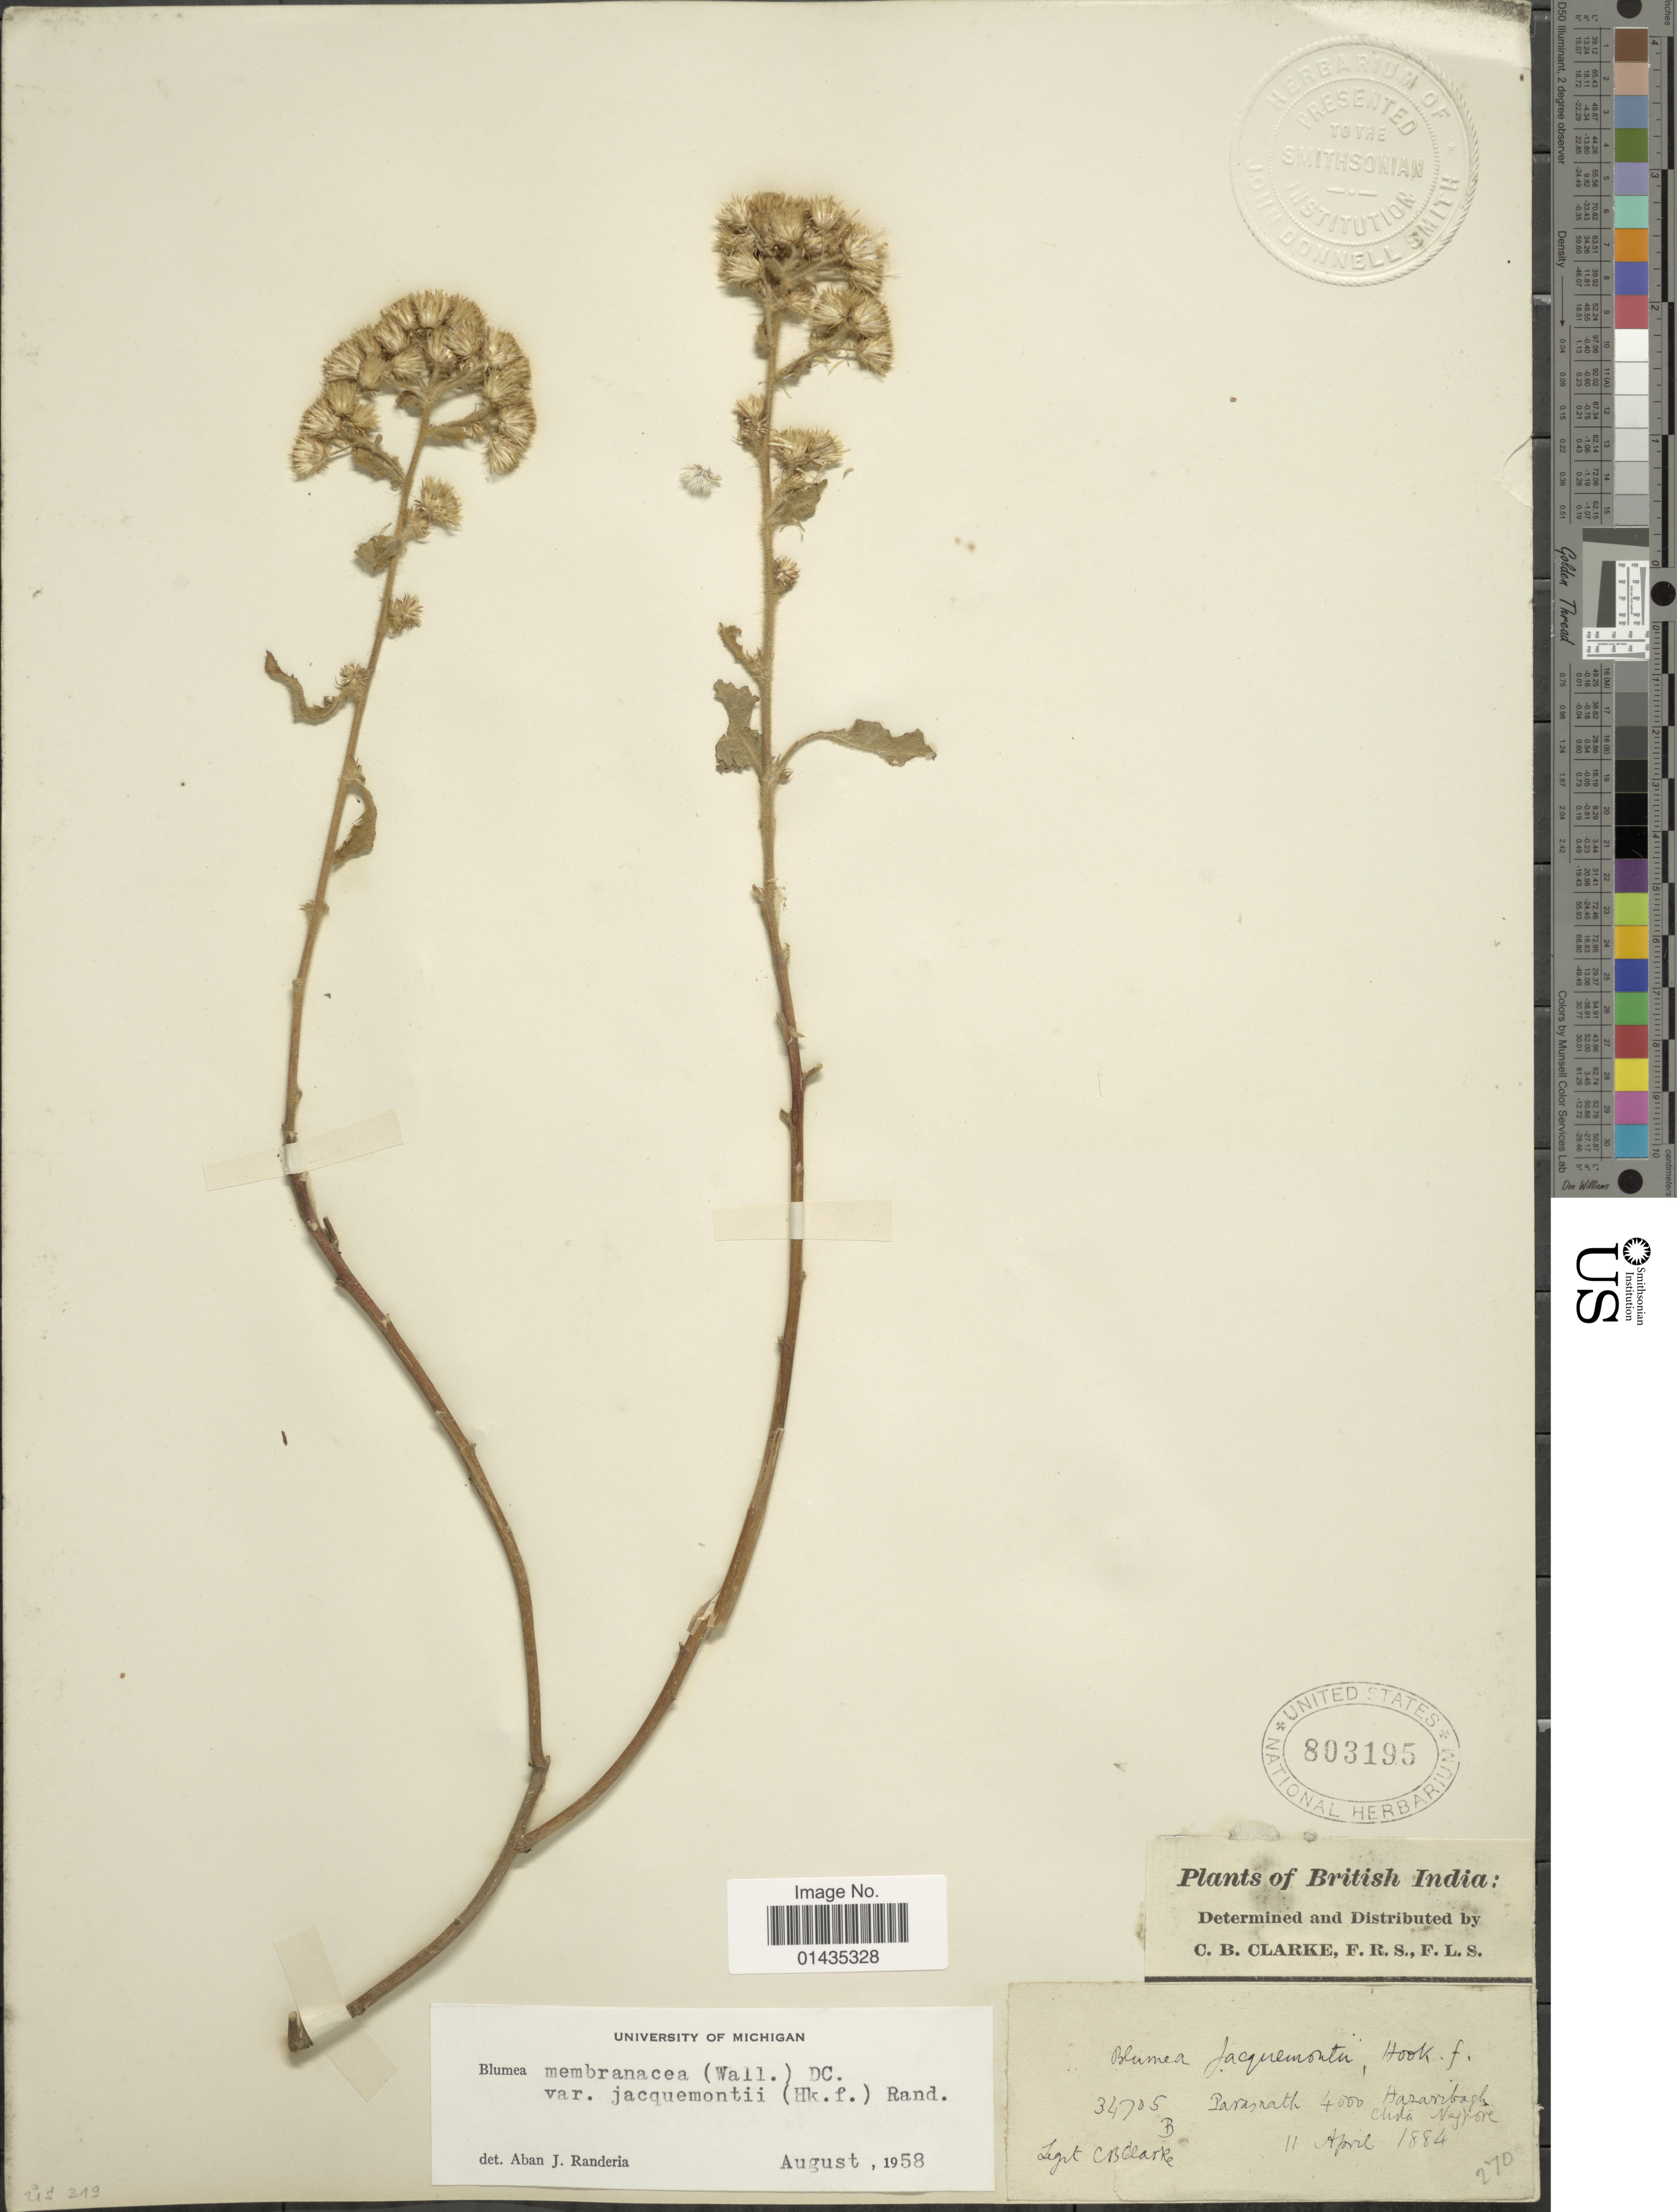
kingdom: Plantae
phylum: Tracheophyta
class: Magnoliopsida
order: Asterales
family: Asteraceae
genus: Blumea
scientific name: Blumea membranacea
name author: DC.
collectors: C. B. Clarke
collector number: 34705B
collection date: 1884-04-11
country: India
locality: British India, Parasnath, Hazaribagh, Chota Nagpore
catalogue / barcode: US 803195